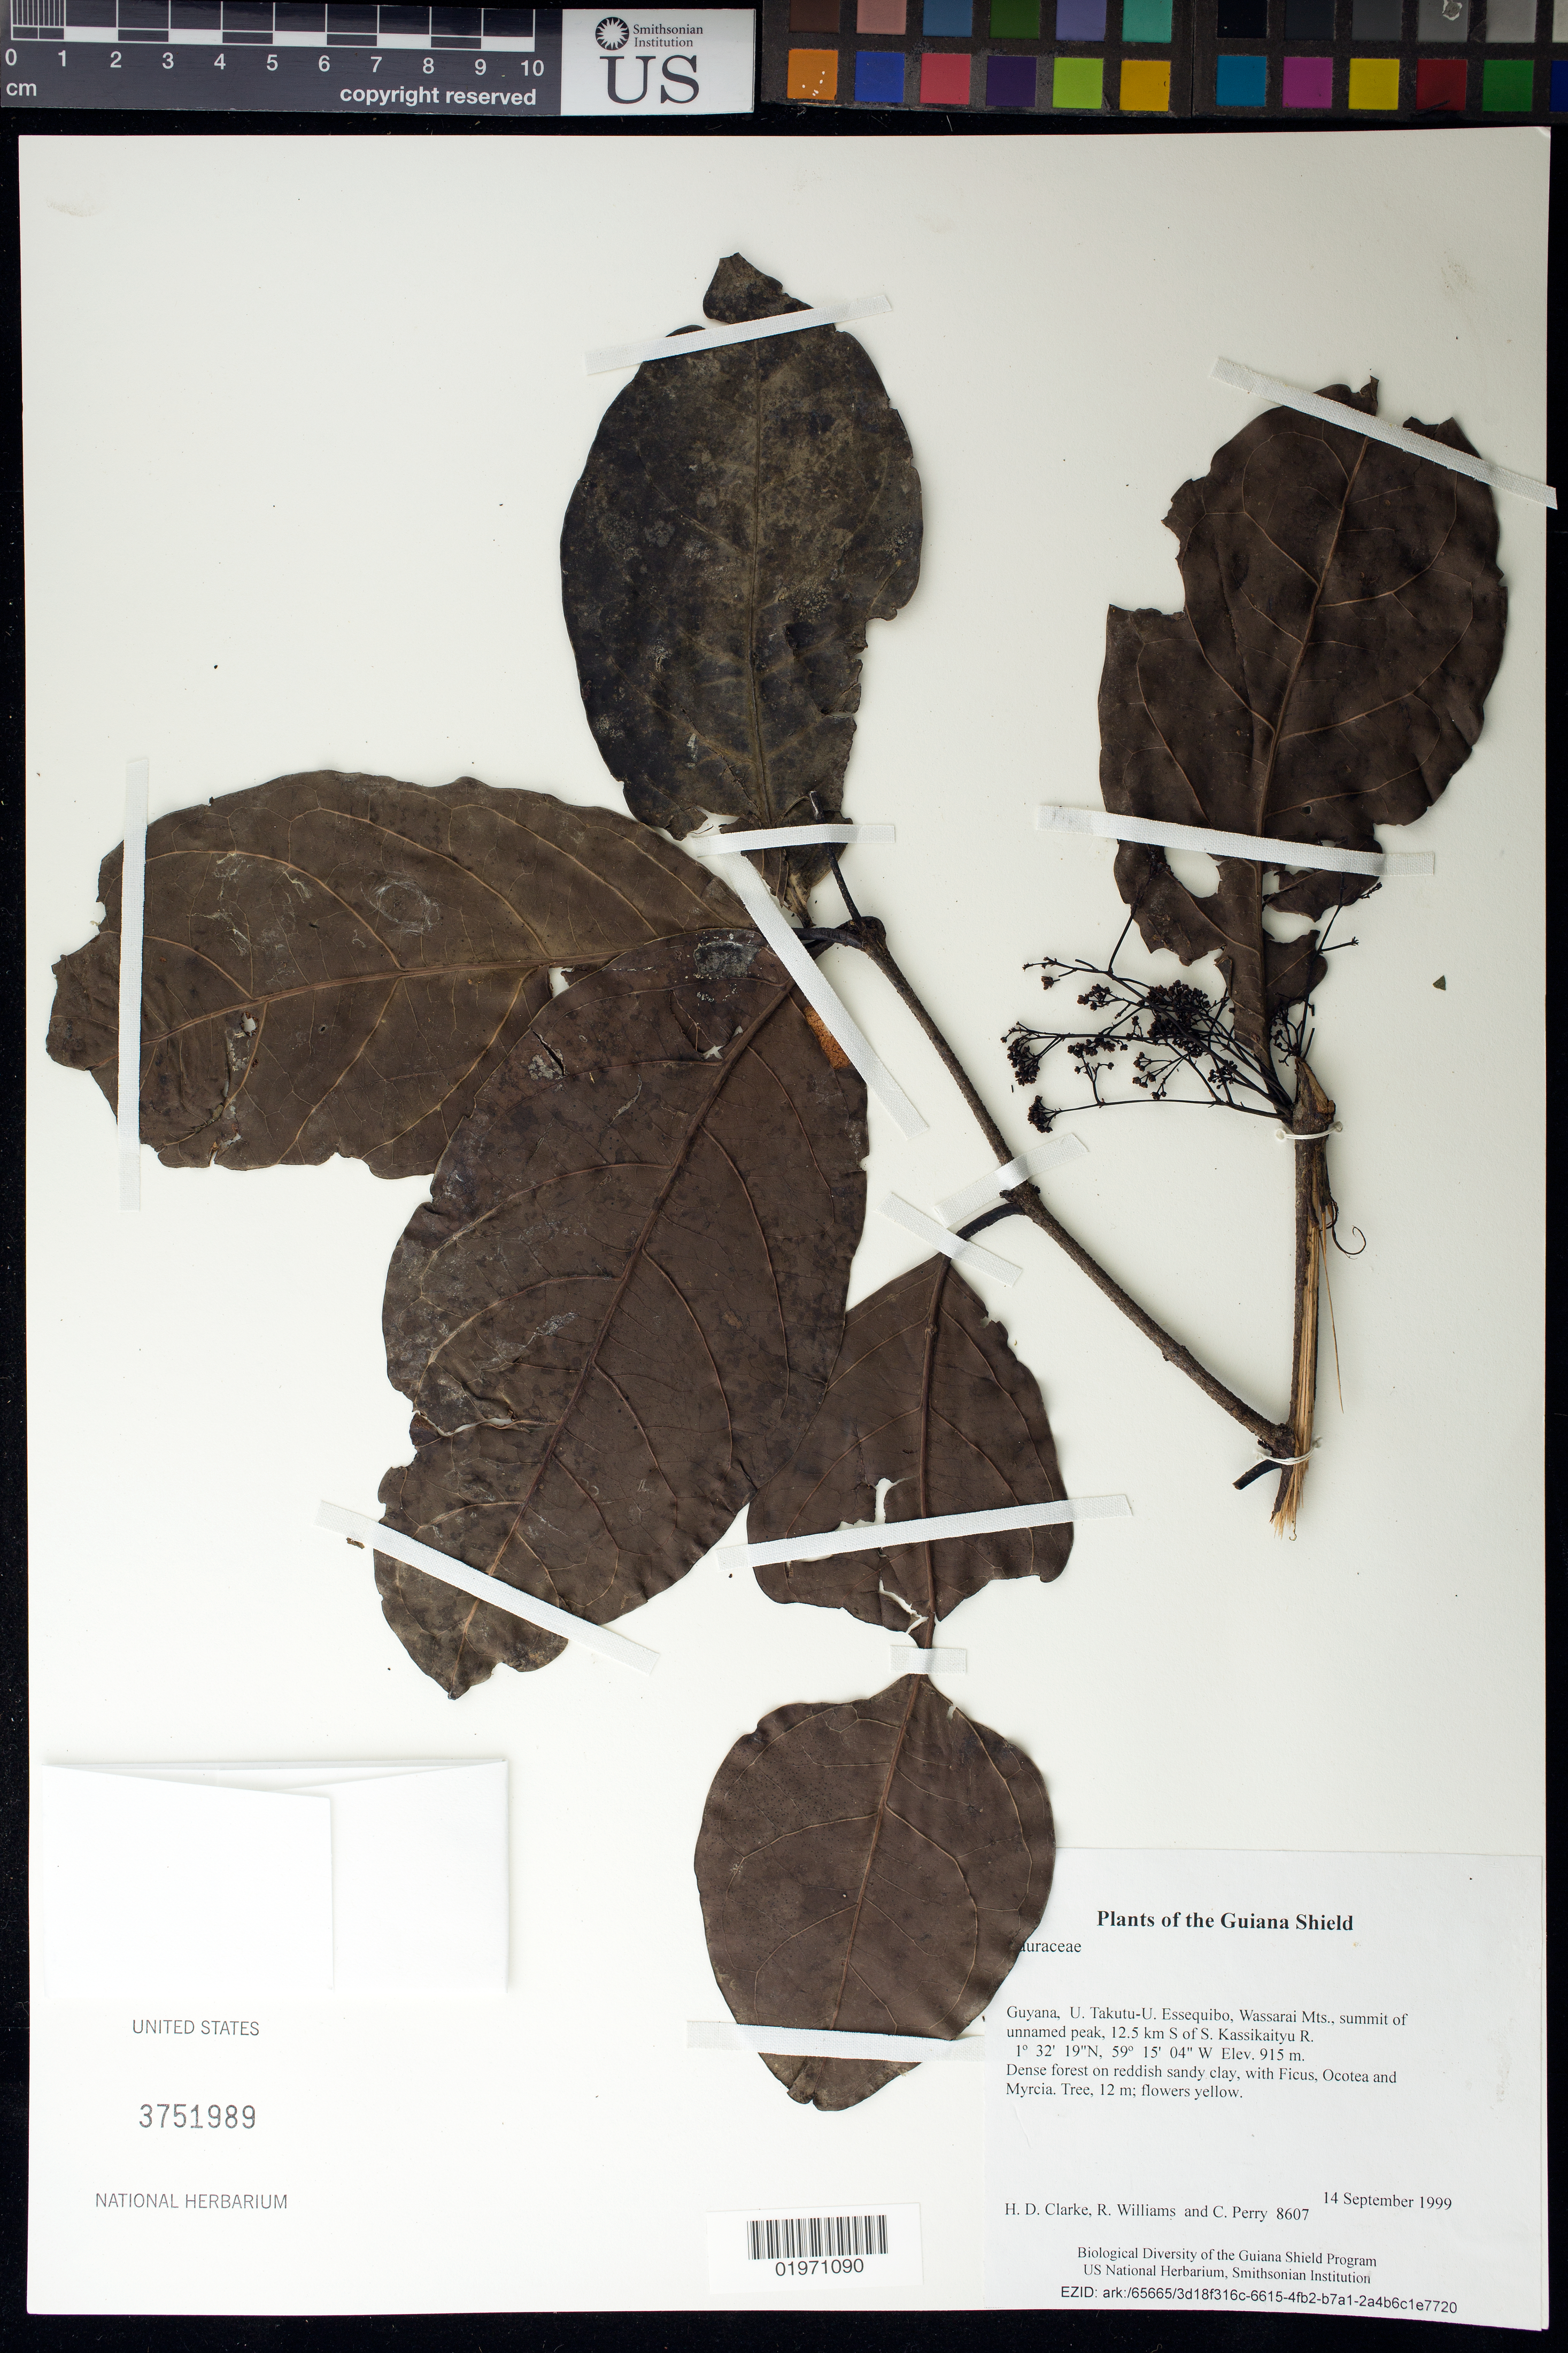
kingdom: Plantae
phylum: Tracheophyta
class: Magnoliopsida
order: Laurales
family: Lauraceae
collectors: H. D. Clarke, R. Williams & C. Perry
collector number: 8607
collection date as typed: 14 September 1999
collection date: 1999-09-14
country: Guyana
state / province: U. Takutu-U. Essequibo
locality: Wassarai Mts., summit of unnamed peak, 12.5 km S of S. Kassikaityu R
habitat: Dense forest on reddish sandy clay, with Ficus, Ocotea and Myrcia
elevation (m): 915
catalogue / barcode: US 3751989